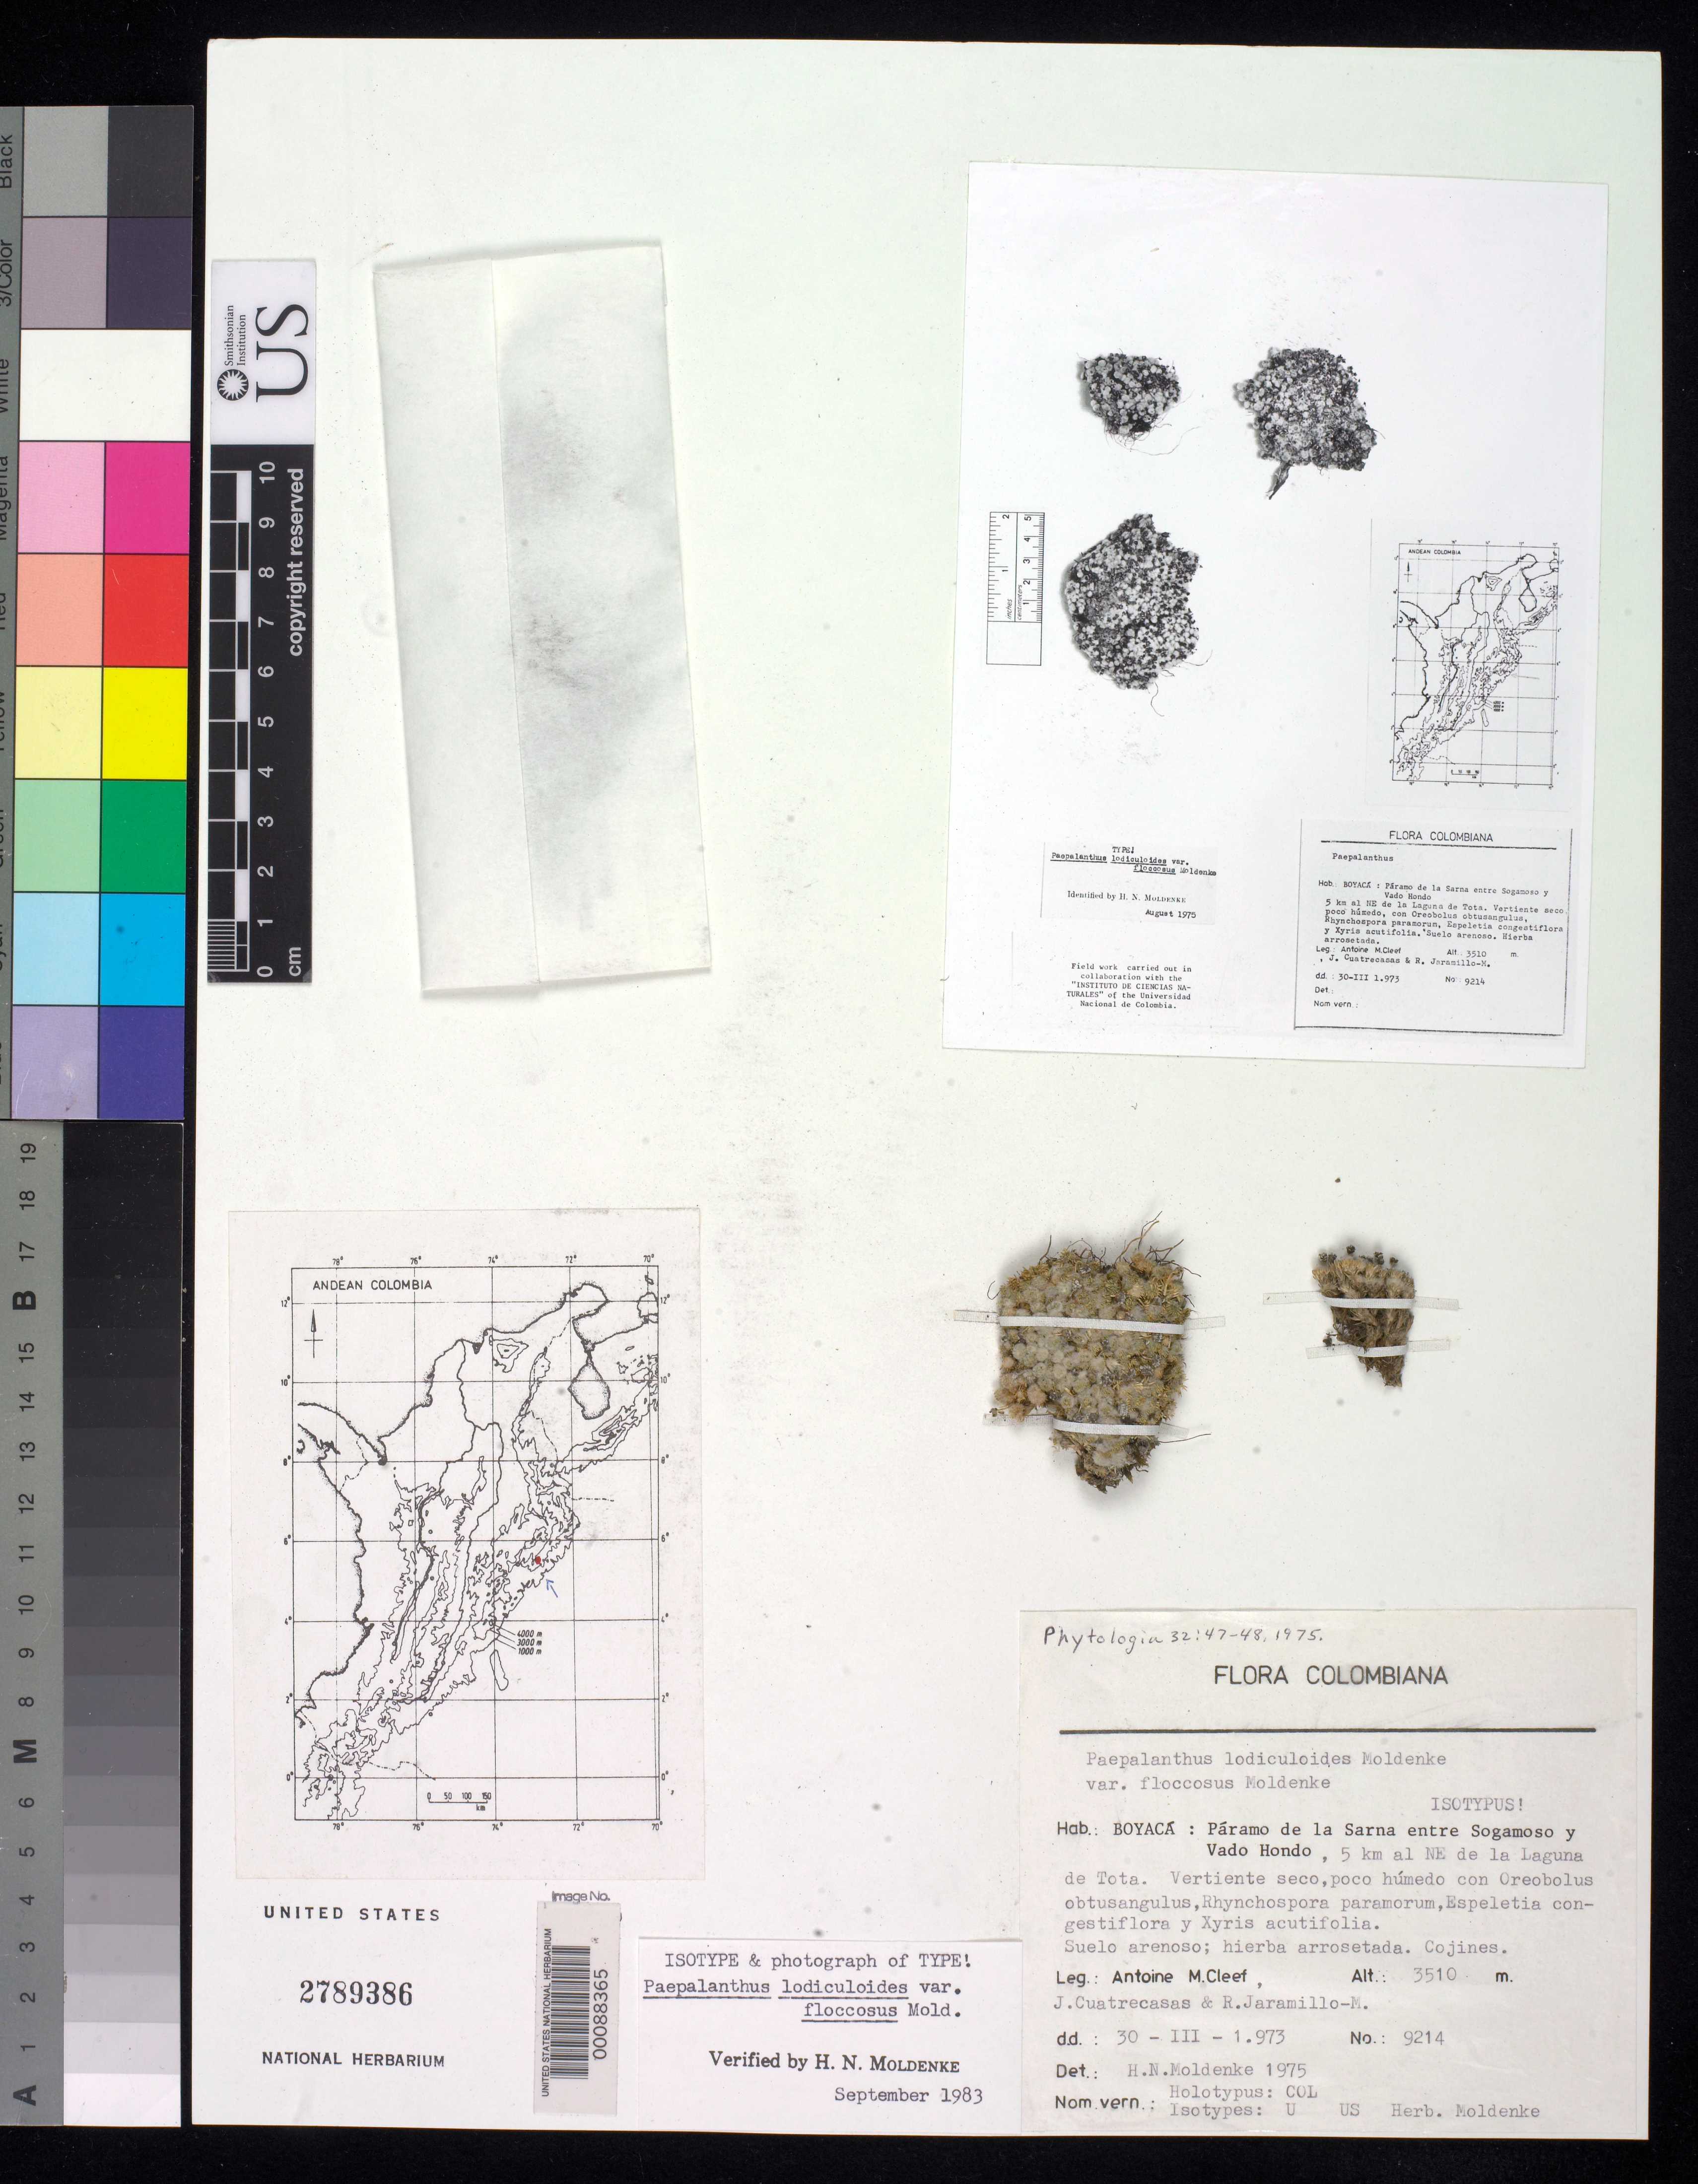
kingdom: Plantae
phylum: Tracheophyta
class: Liliopsida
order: Poales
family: Eriocaulaceae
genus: Paepalanthus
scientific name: Paepalanthus lodiculoides var. floccosus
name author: Moldenke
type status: Isotype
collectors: J. Cuatrecasas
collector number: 9214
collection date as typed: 30 Mar 1973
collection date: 1973-03-30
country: Colombia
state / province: Boyacá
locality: Paramo de Lasarna entre Sogamoso y Vado Hond, NEde La Laguna de Tota.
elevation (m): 3510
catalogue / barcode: US 2789386